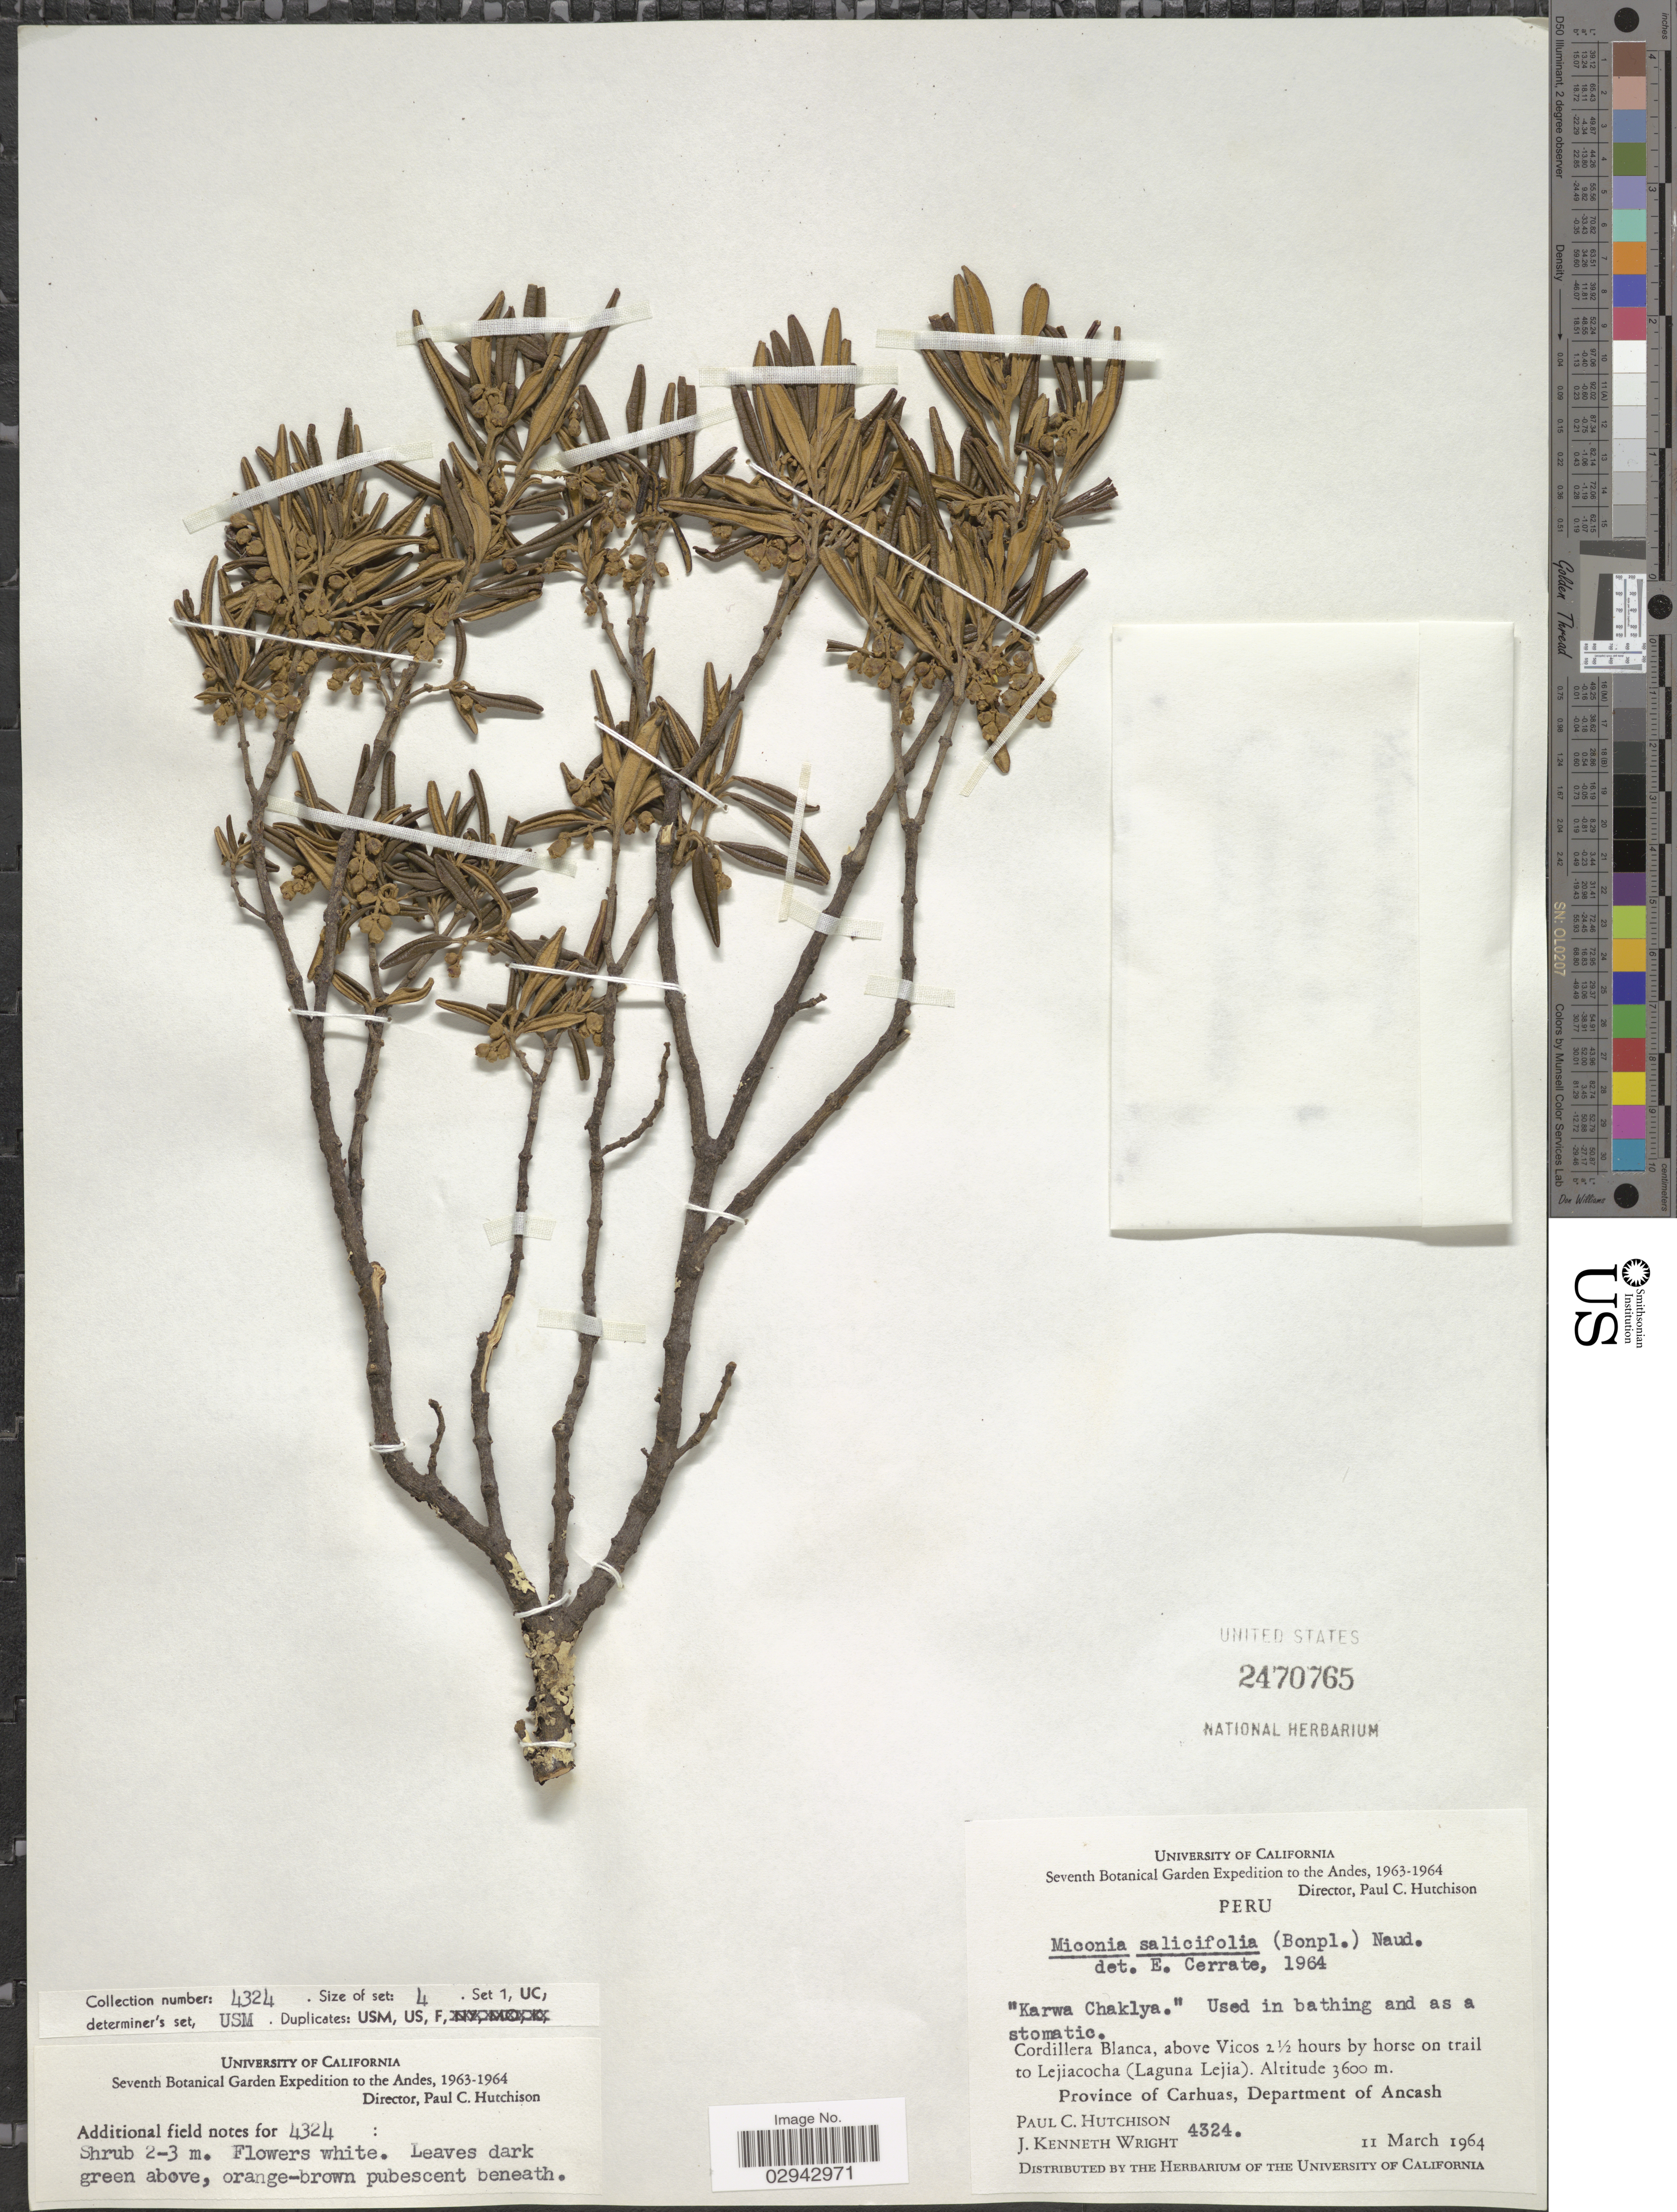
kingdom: Plantae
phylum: Tracheophyta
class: Magnoliopsida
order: Myrtales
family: Melastomataceae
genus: Miconia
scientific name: Miconia salicifolia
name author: (Bonpl.) Naudin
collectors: P. C. Hutchison & J. K. Wright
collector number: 4324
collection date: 1964-03-11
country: Peru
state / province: Ancash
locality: Andes. Cordillera Blanca, above Vicos 2½ hours by horse on trail to Lejiacocha (Laguna Lejia). Province of Carhuas, Department of Ancash.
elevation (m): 3600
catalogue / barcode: US 2470765